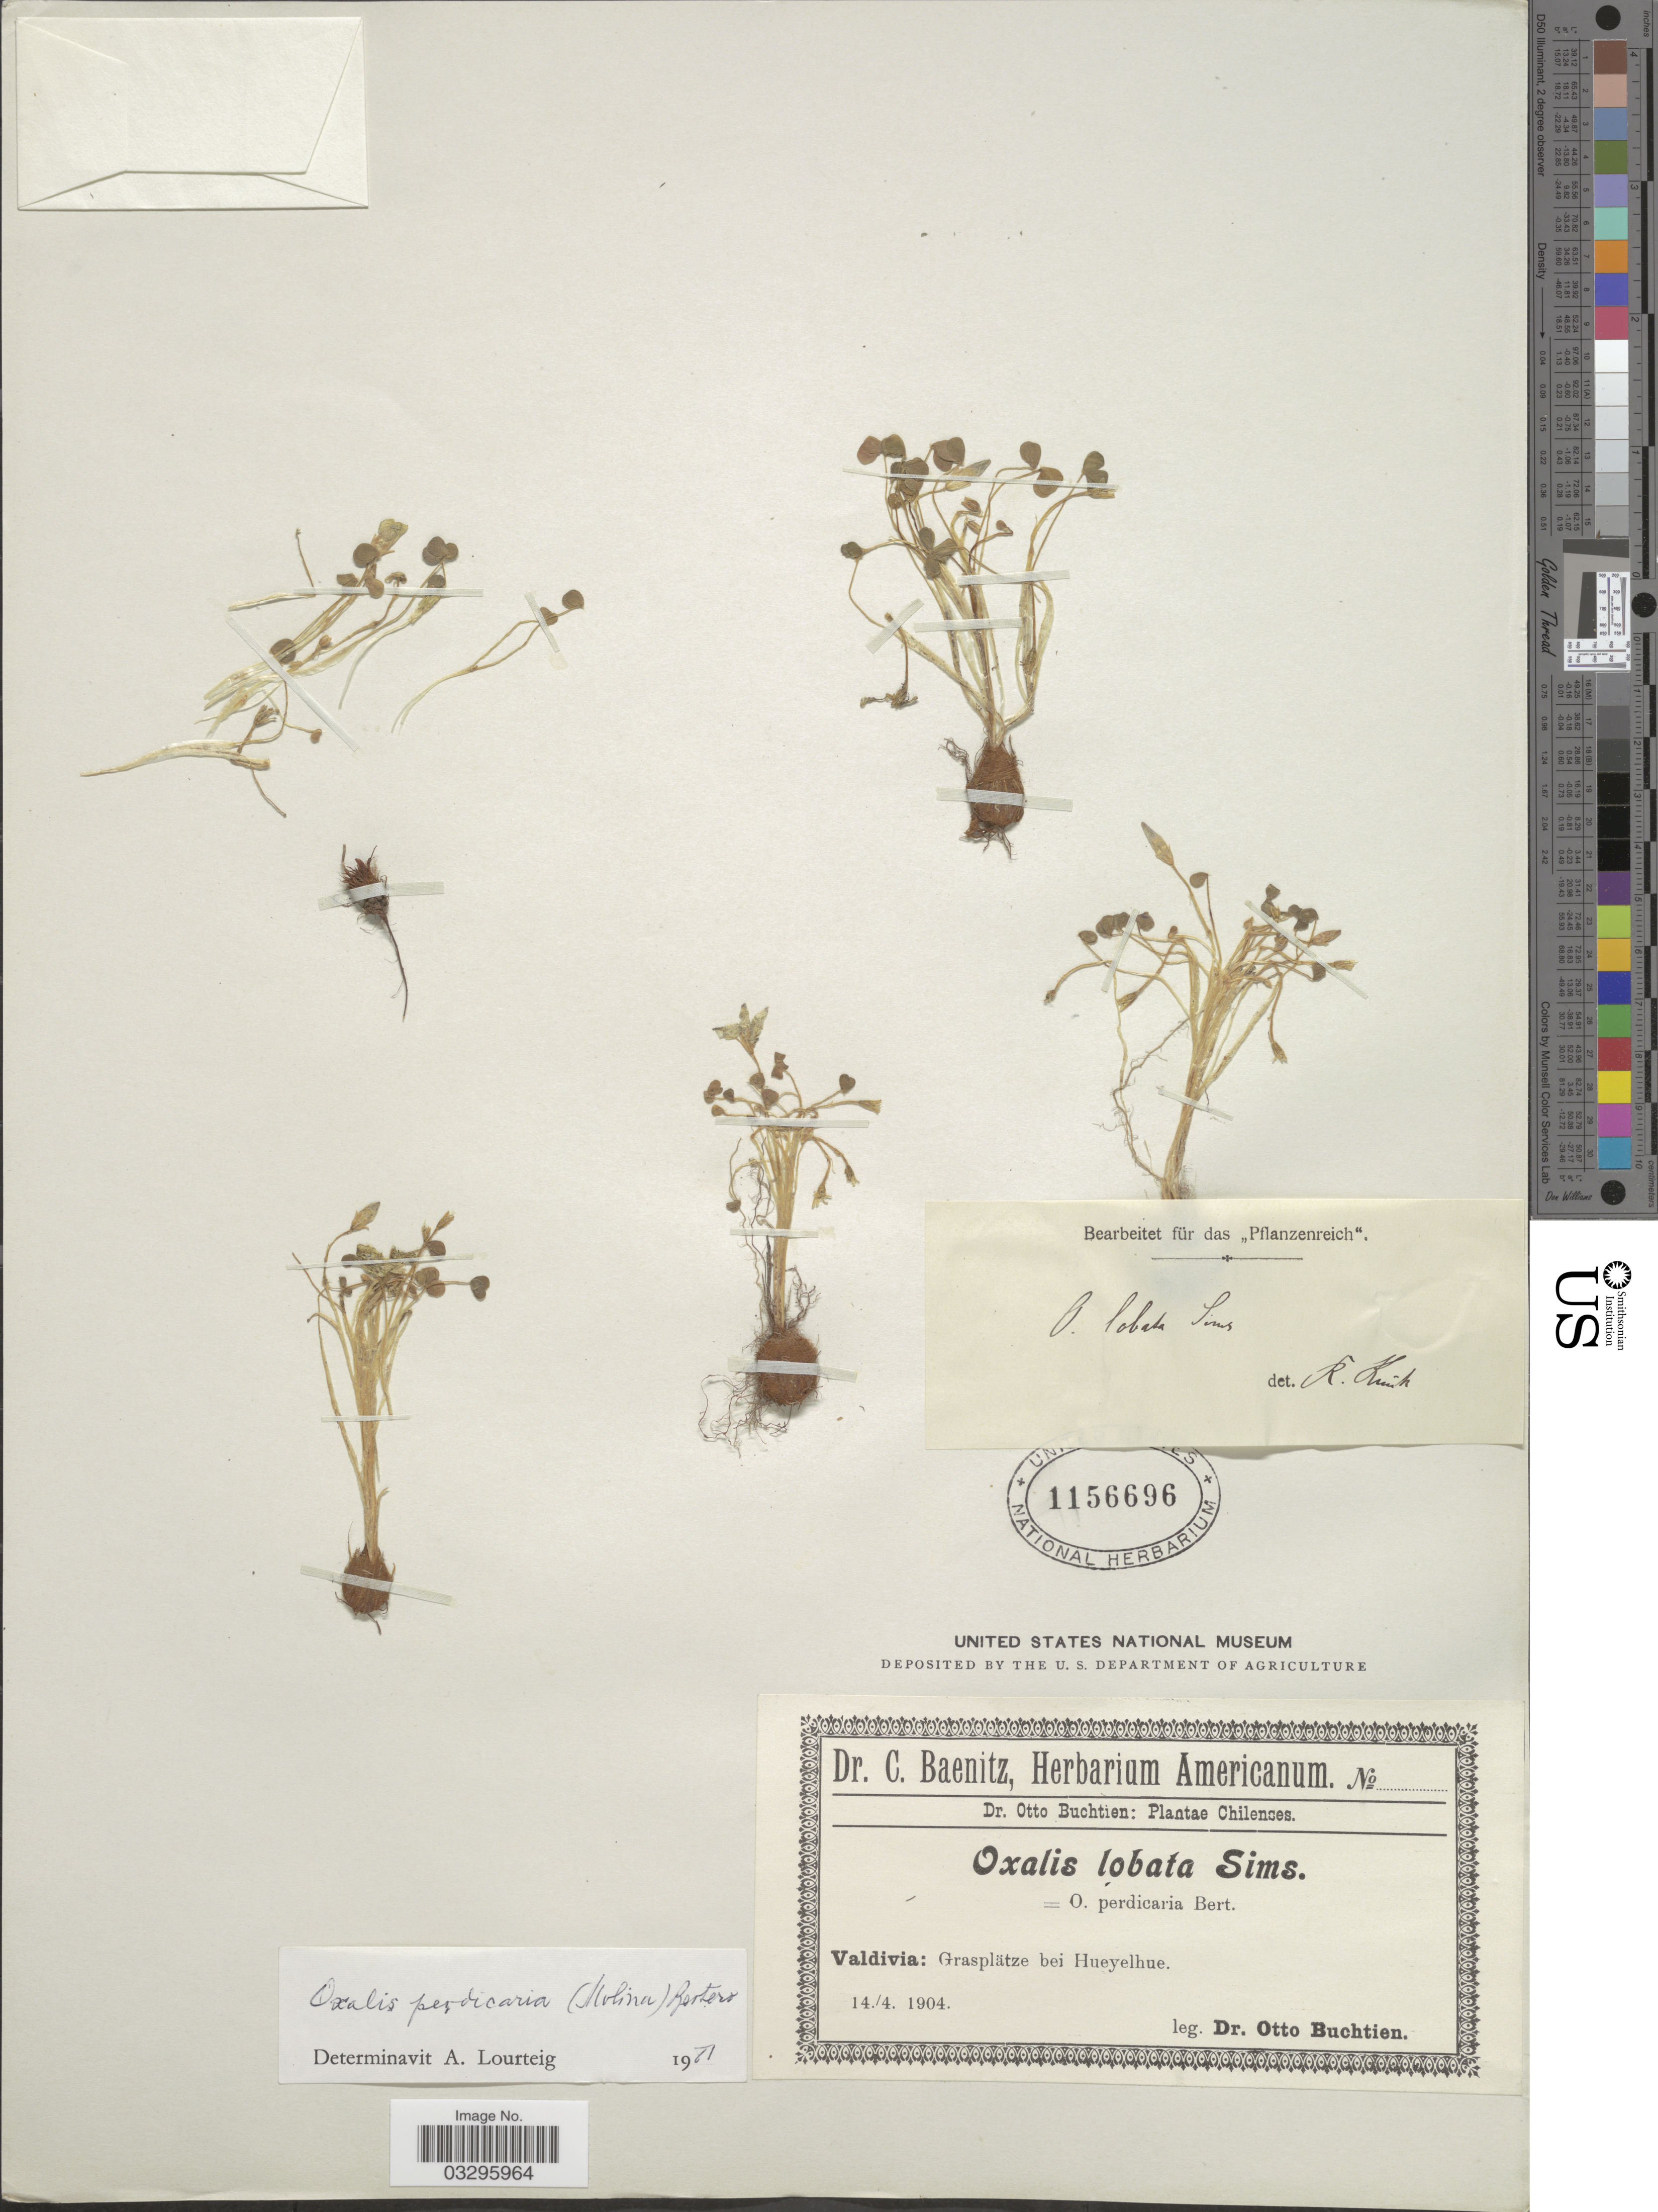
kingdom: Plantae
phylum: Tracheophyta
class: Magnoliopsida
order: Oxalidales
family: Oxalidaceae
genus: Oxalis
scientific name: Oxalis perdicaria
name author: (Molina) Bertero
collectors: O. Buchtien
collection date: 1904-04-14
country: Chile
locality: Valdivia: Grasplätze bei Hueyelhue.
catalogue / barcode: US 1156696